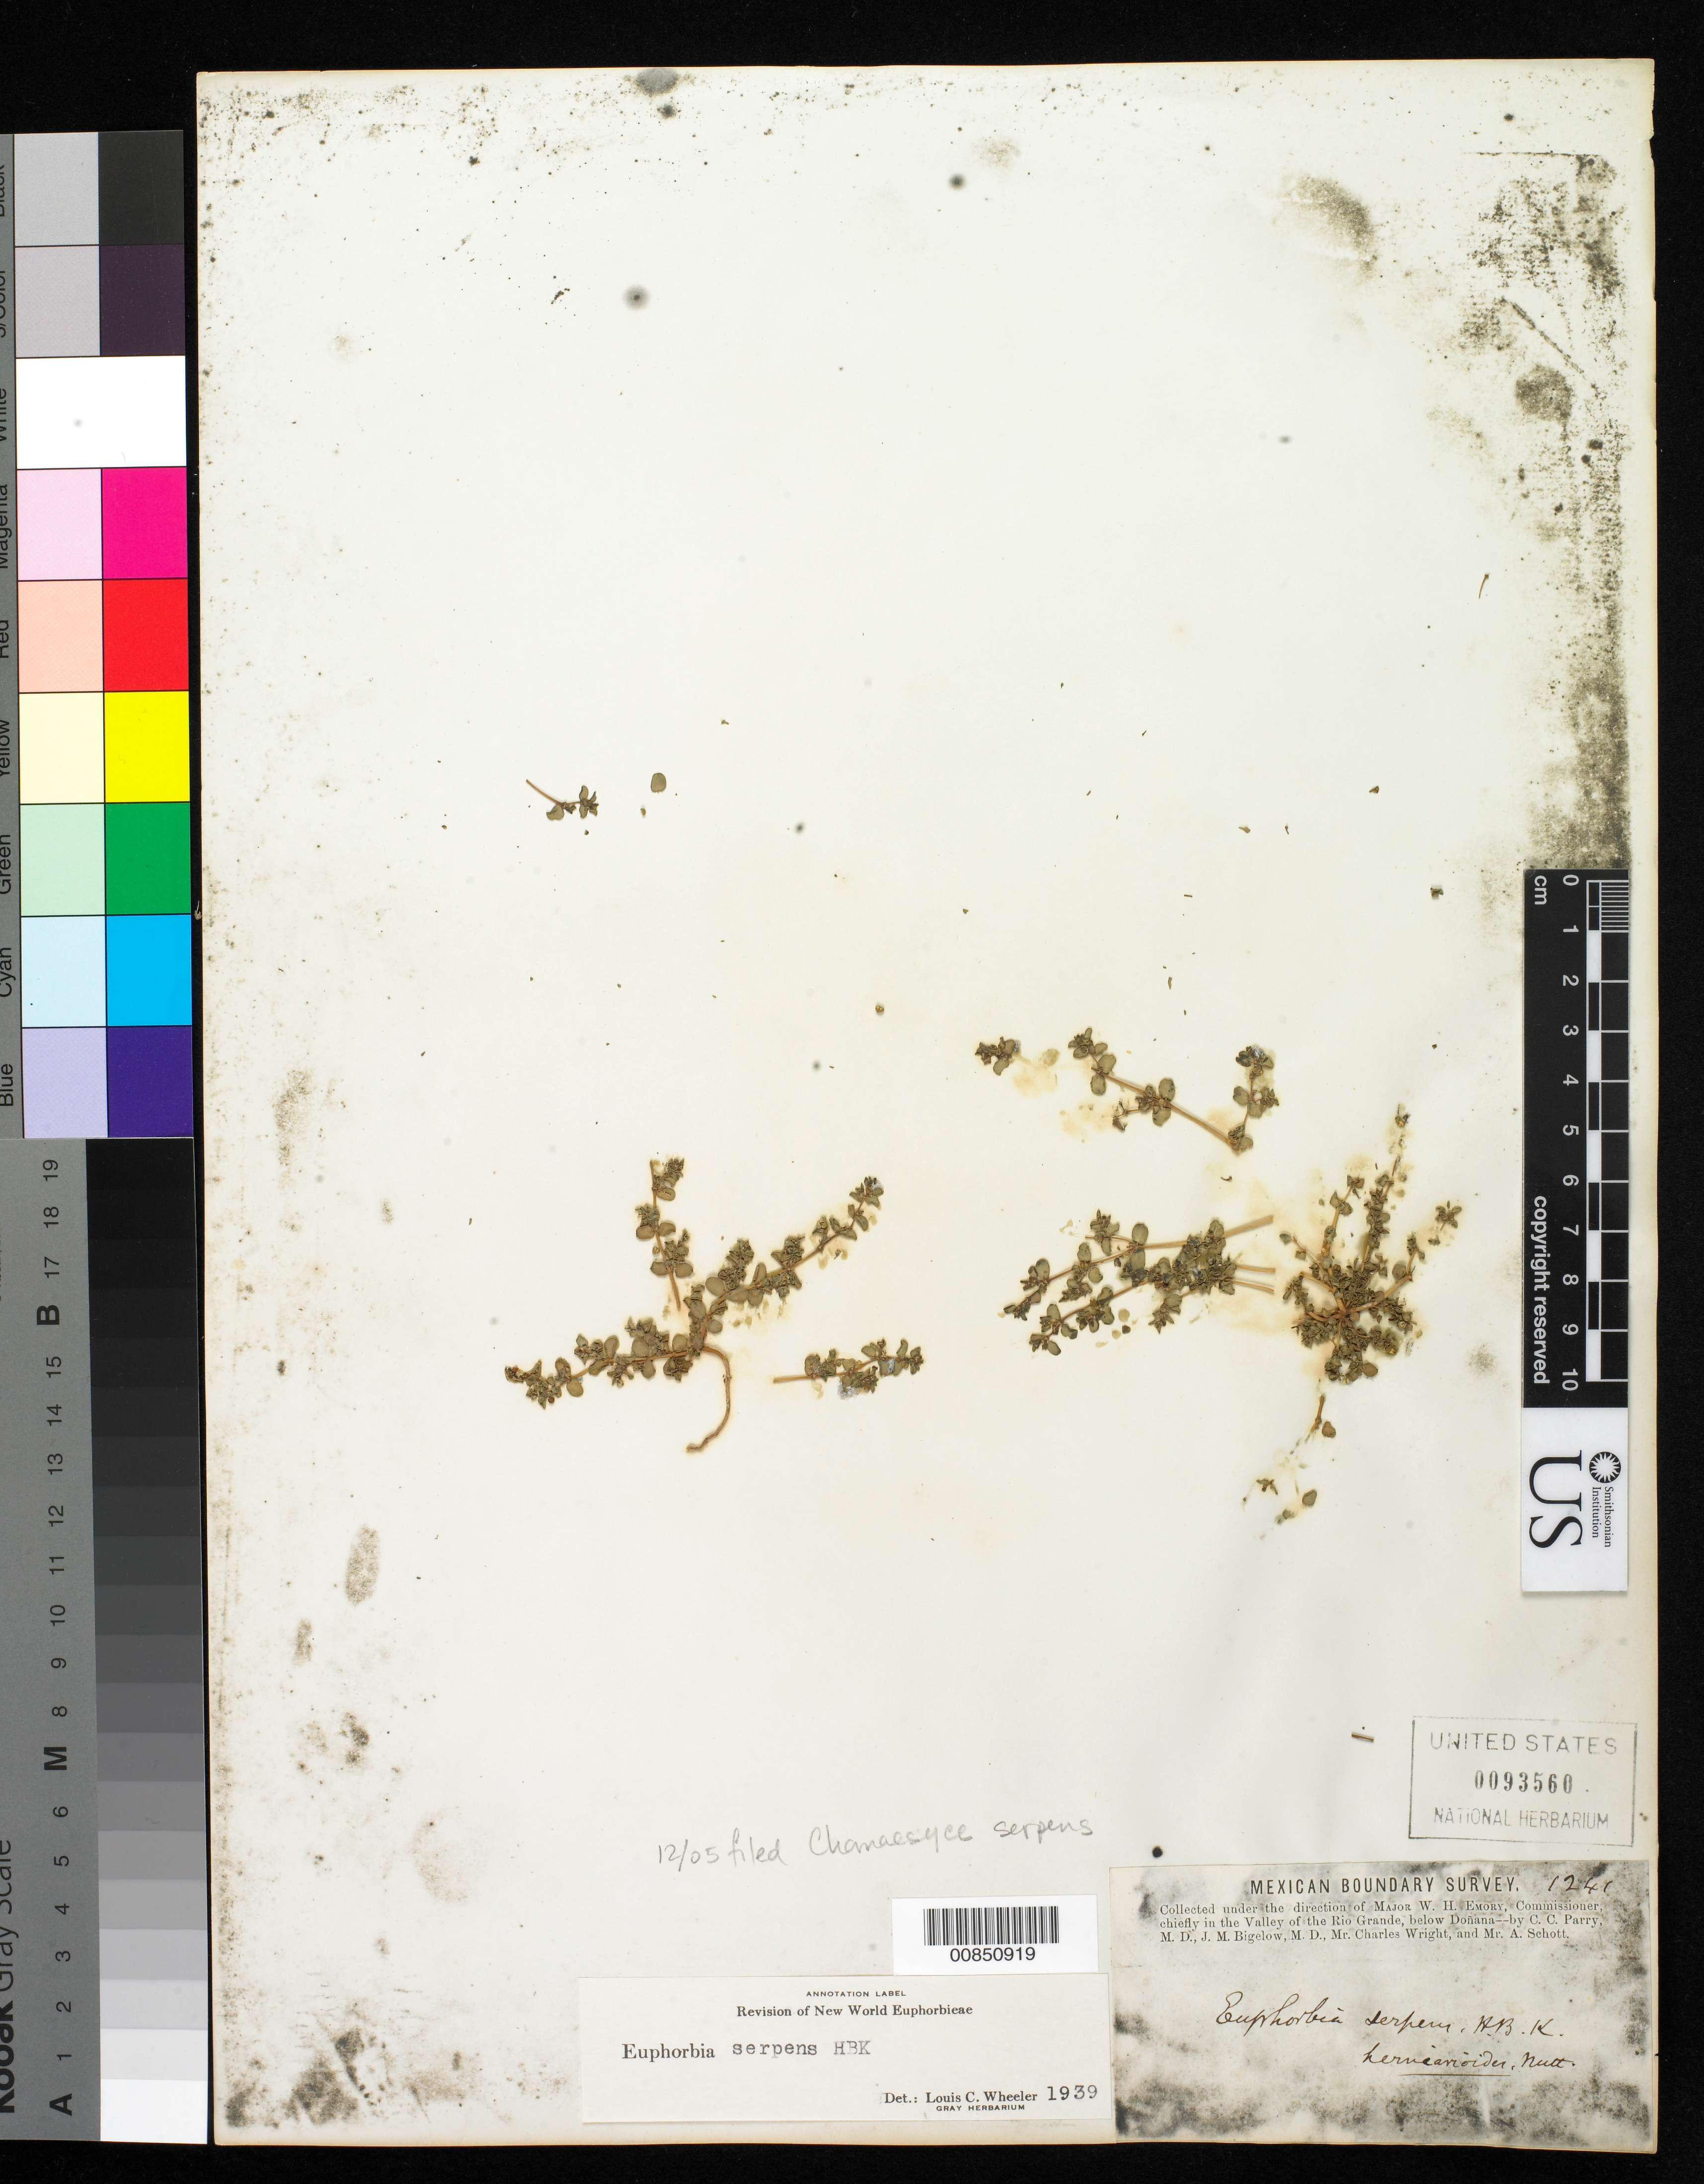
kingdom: Plantae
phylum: Tracheophyta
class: Magnoliopsida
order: Malpighiales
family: Euphorbiaceae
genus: Euphorbia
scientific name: Euphorbia serpens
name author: Kunth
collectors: C. C. Parry, J. M. Bigelow, C. Wright & A. C. V. Schott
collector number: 1241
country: United States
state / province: New Mexico / Texas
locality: Valley of the Rio Grande, below Doñana.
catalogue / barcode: US 93560